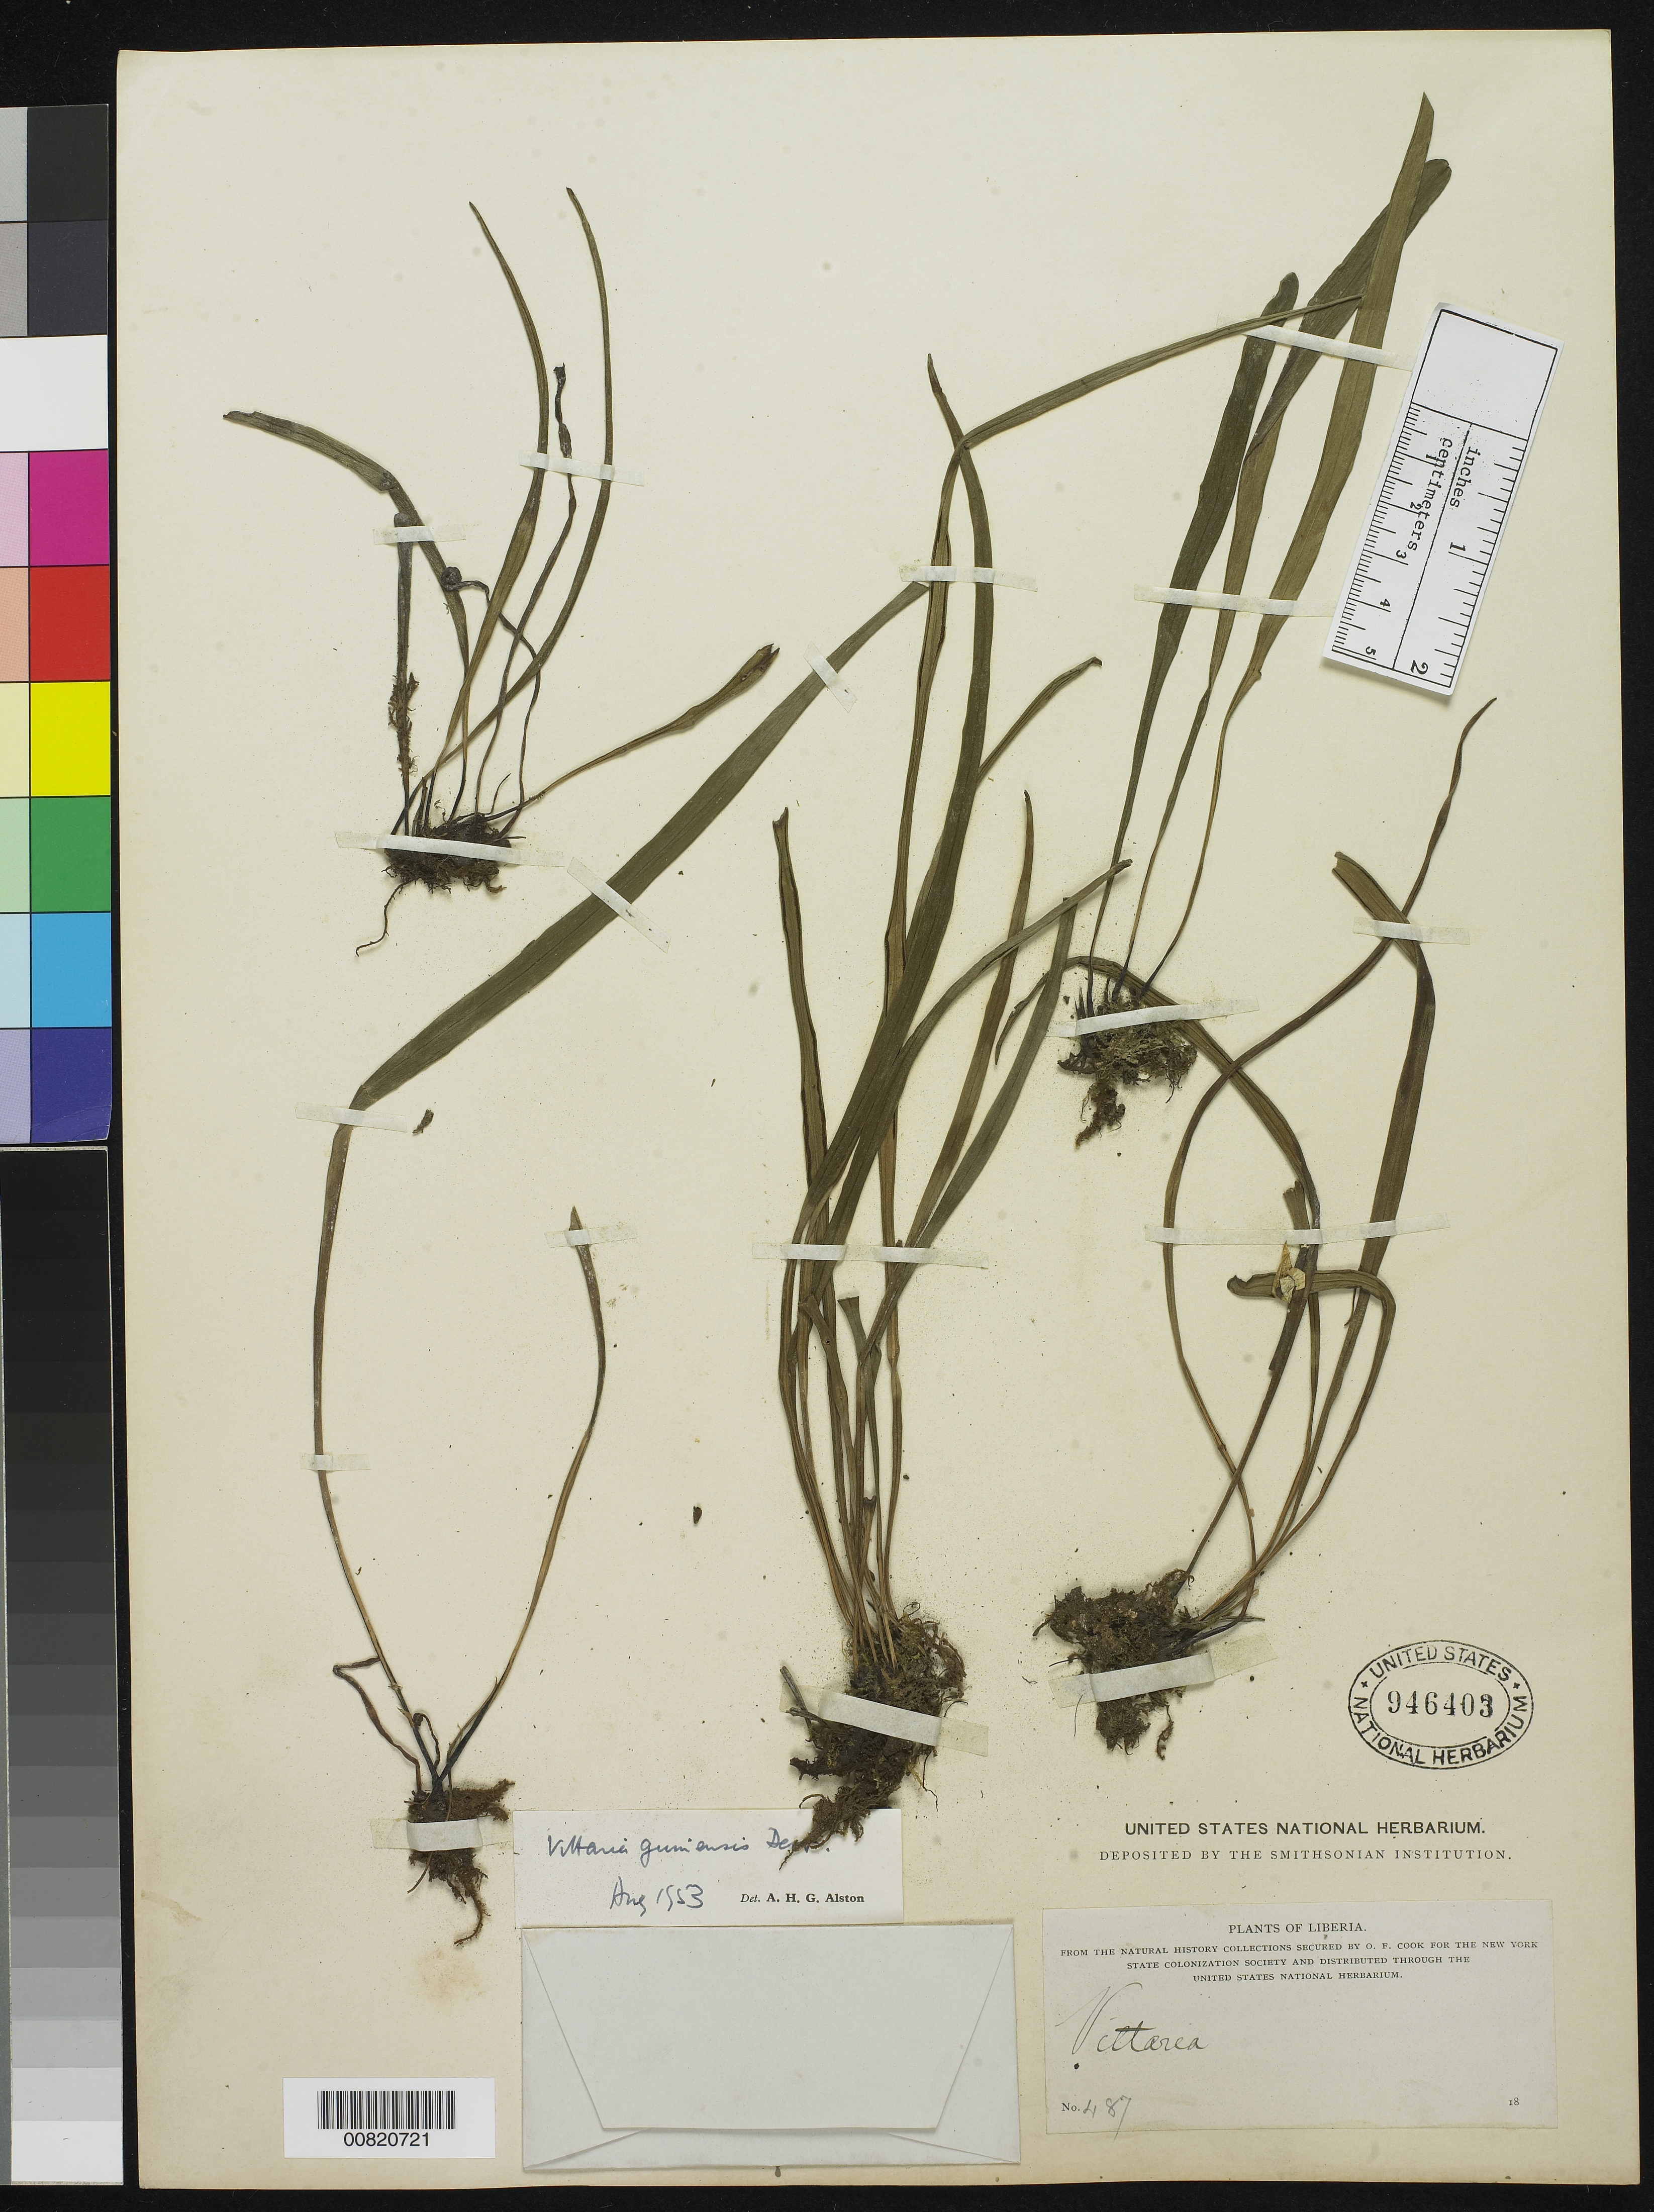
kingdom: Plantae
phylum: Tracheophyta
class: Polypodiopsida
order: Polypodiales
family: Pteridaceae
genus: Haplopteris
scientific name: Haplopteris guineensis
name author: (Desv.) E.H. Crane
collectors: O. F. Cook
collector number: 487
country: Liberia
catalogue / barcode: US 946403